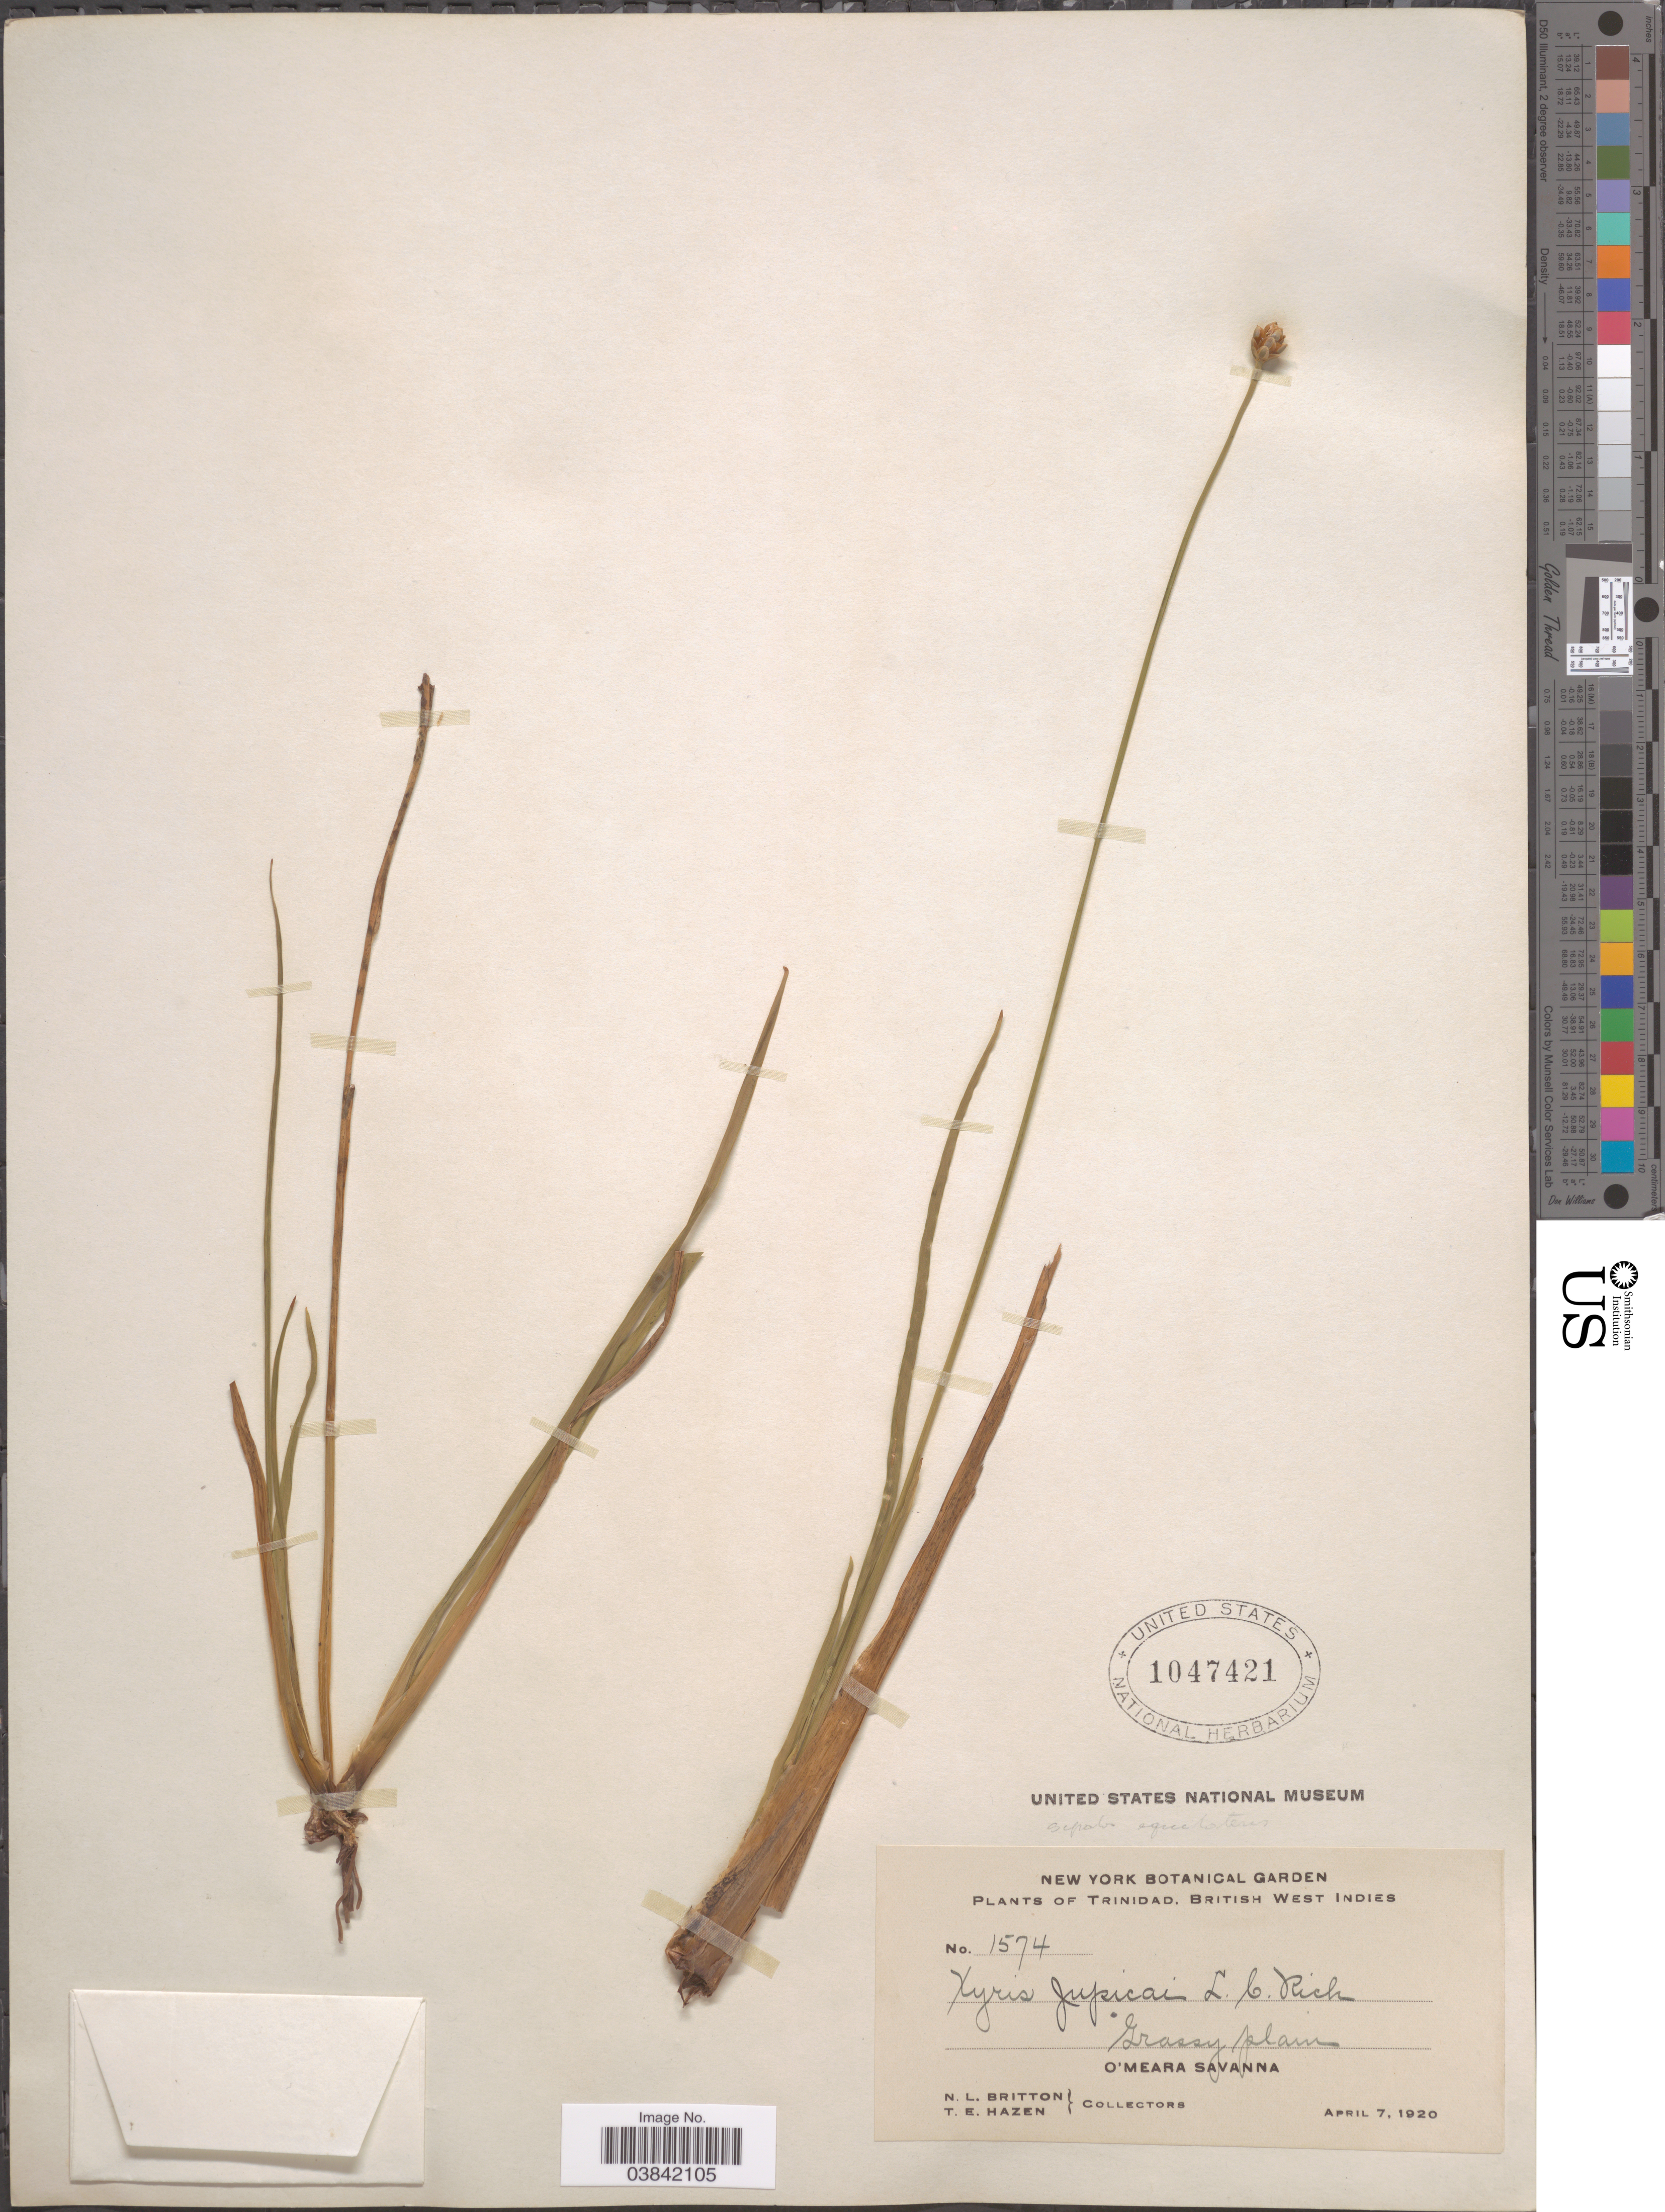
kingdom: Plantae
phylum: Tracheophyta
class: Liliopsida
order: Poales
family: Xyridaceae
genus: Xyris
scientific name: Xyris caroliniana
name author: Walter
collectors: N. Britton & T. E. Hazen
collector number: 1574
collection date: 1920-04-07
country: Trinidad and Tobago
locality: Trinidad, British West Indies. Grassy plain, O'Meara Savanna.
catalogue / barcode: US 1047421